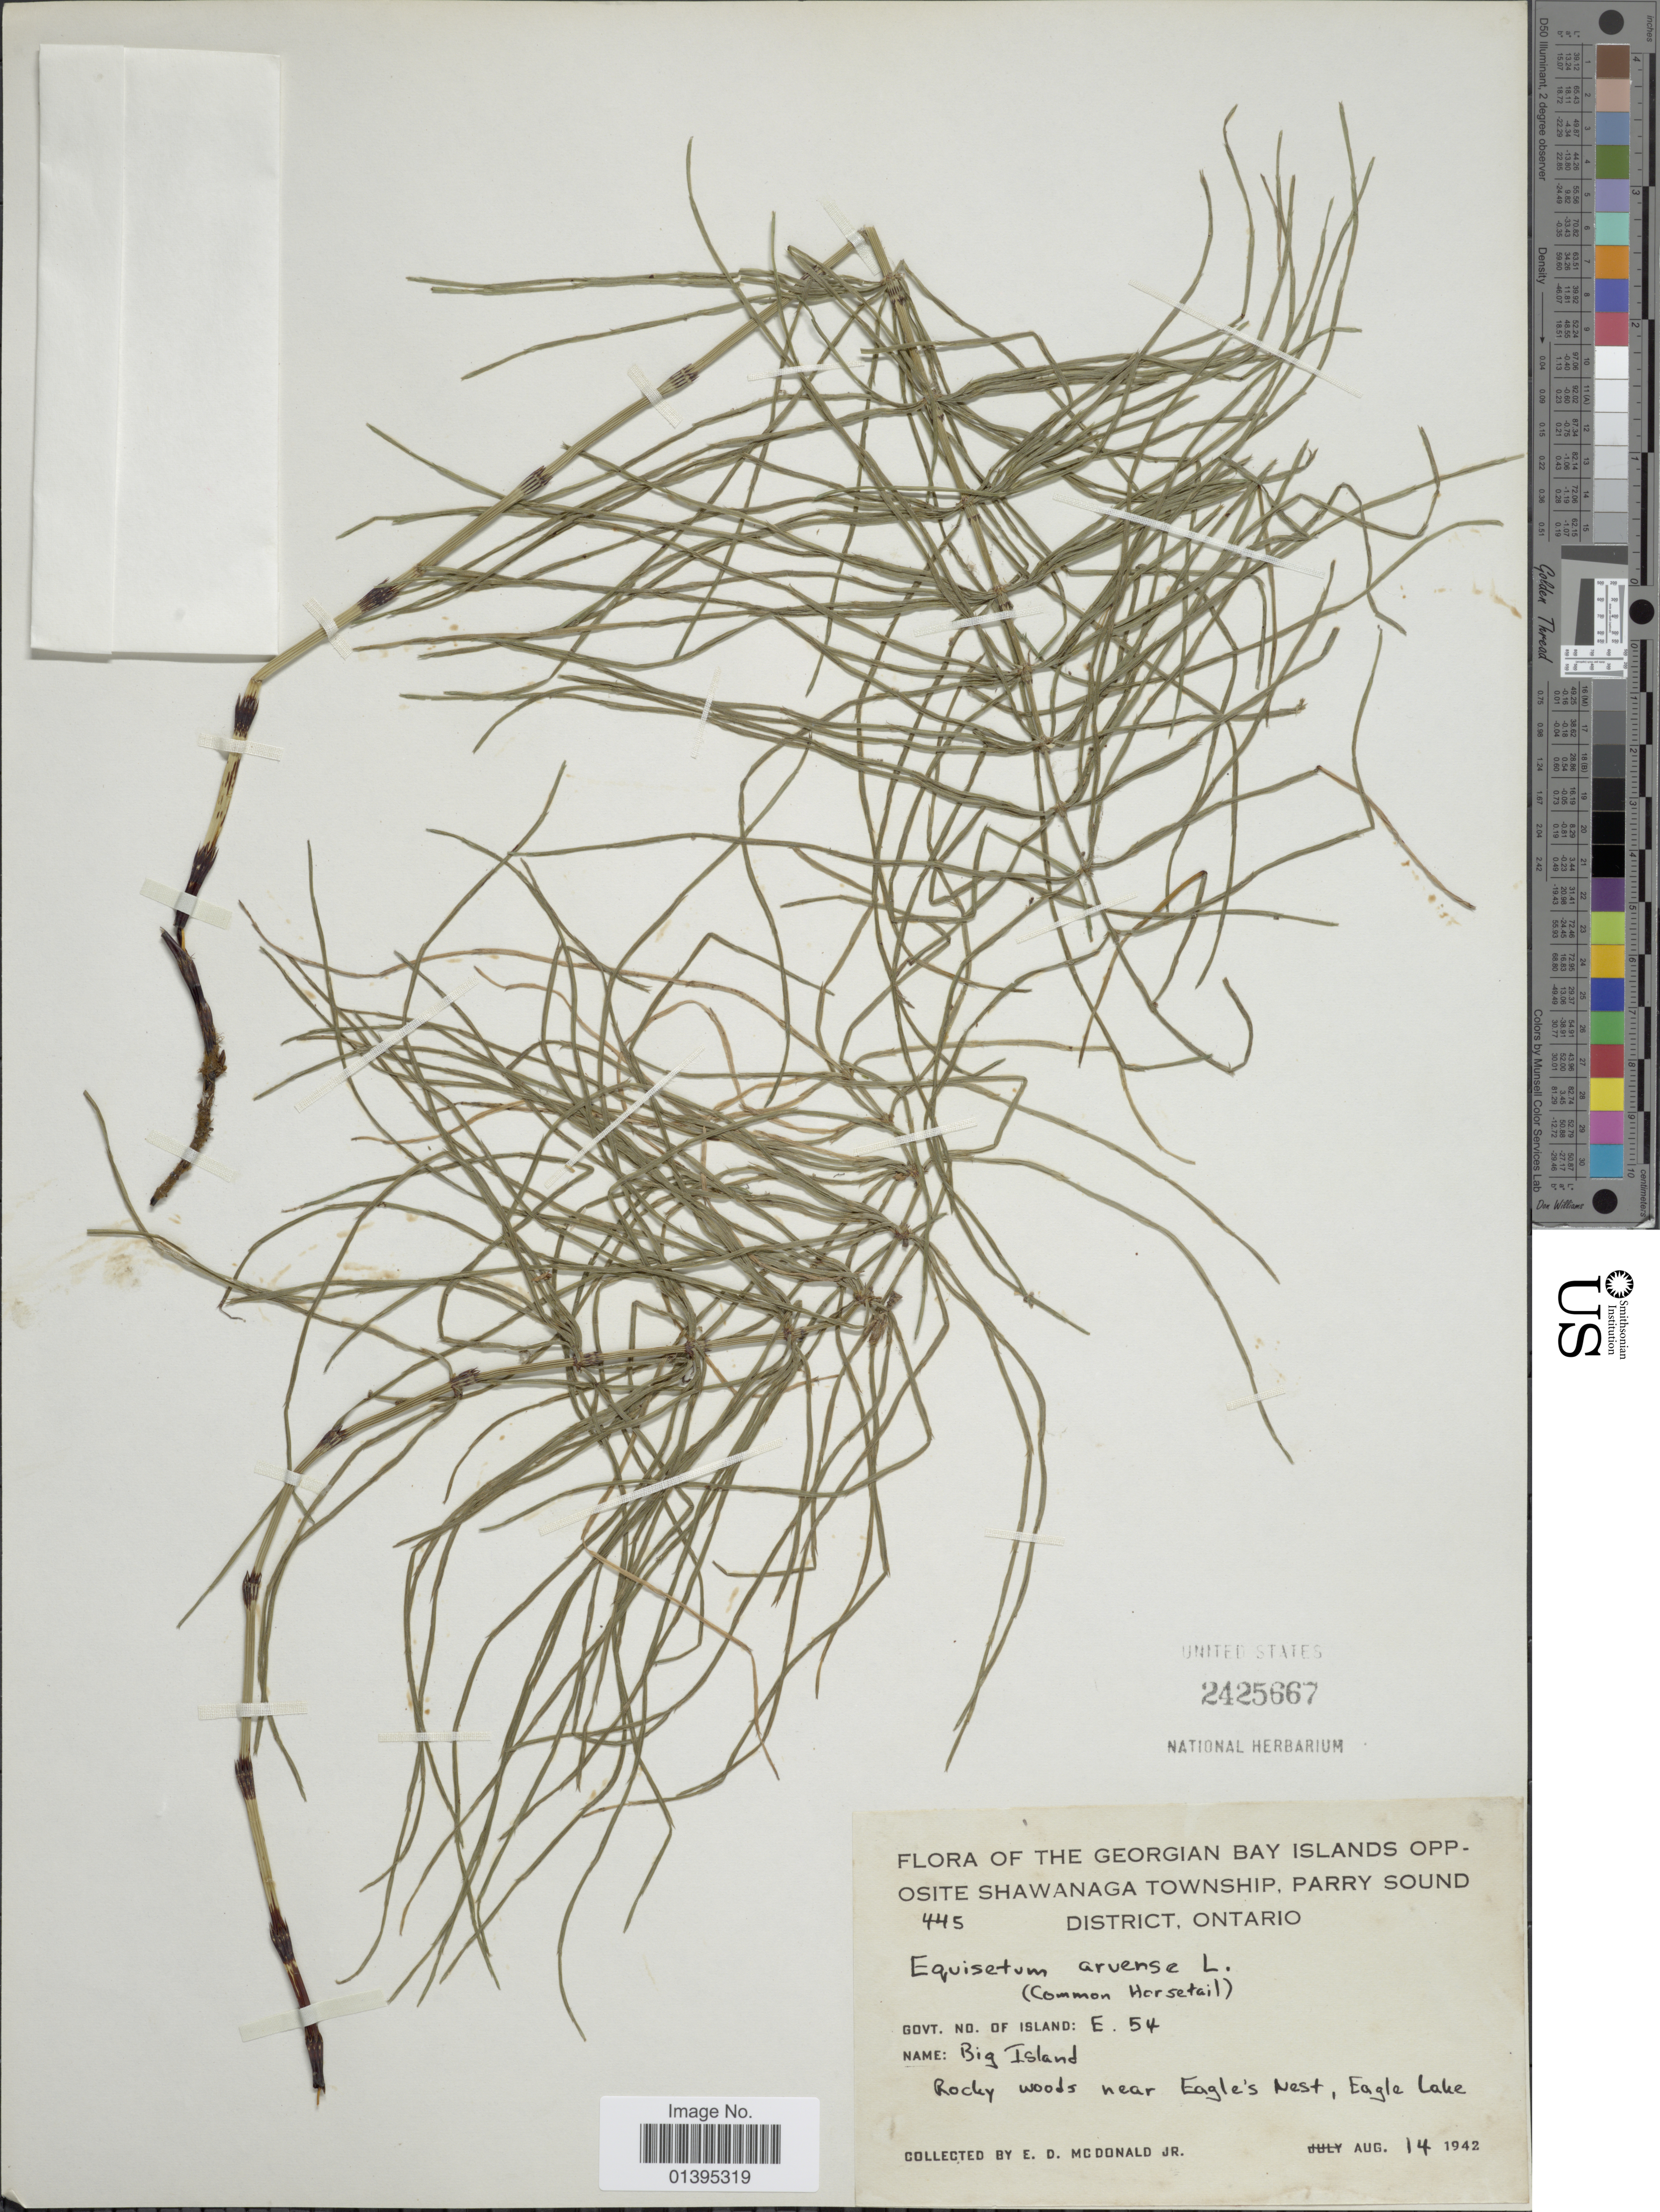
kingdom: Plantae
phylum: Tracheophyta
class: Polypodiopsida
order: Equisetales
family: Equisetaceae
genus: Equisetum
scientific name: Equisetum arvense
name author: L.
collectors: E. D. McDonald Jr.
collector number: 445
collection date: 1942-08-14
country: Canada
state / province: Ontario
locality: Georgian Bay Islands opposite Shawanaga township, Parry Sound District, Govt. no. of island E. 54, Big island, rocky woods near Eagle's Nest, Eagle Lake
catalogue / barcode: US 2425667